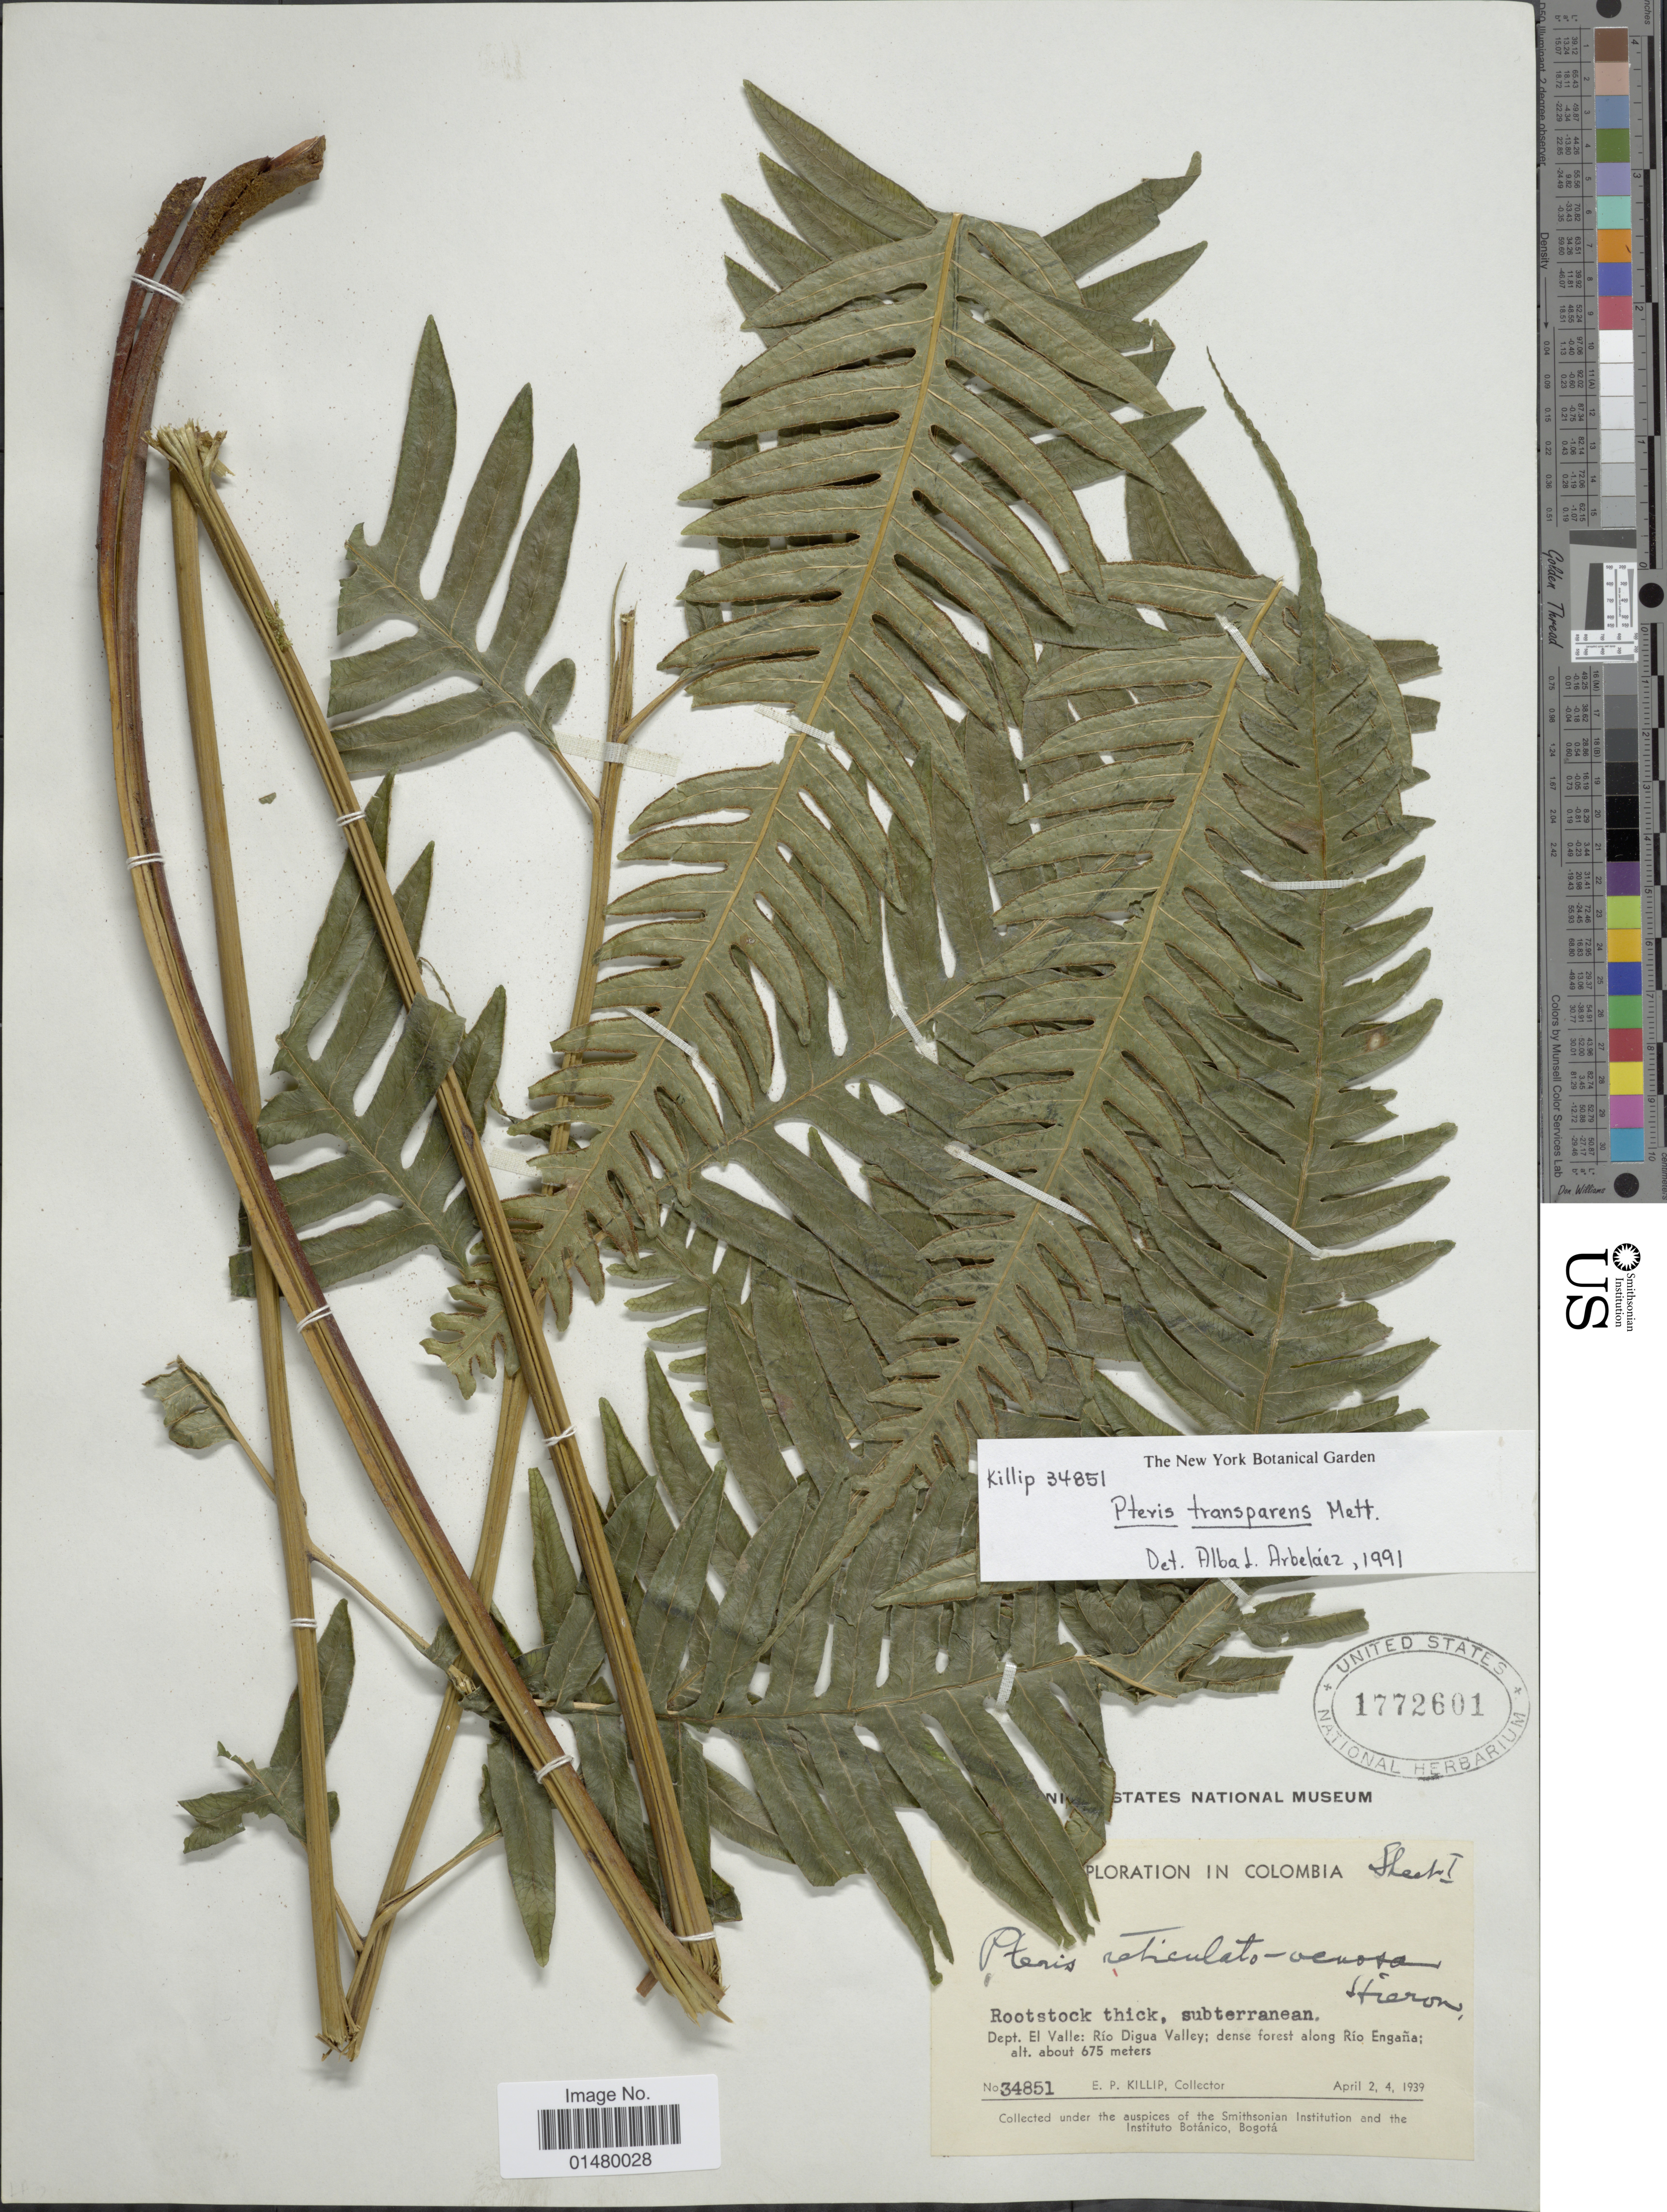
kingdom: Plantae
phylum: Tracheophyta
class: Polypodiopsida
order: Polypodiales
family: Pteridaceae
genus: Pteris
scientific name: Pteris transparens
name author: Mett.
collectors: E. P. Killip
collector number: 34851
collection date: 1939-04-02/1939-04-04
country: Colombia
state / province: Valle del Cauca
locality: Dept. El Valle: Rio Digua Valley; dense forest along Rio Engana.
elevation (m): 675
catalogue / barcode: US 1772601